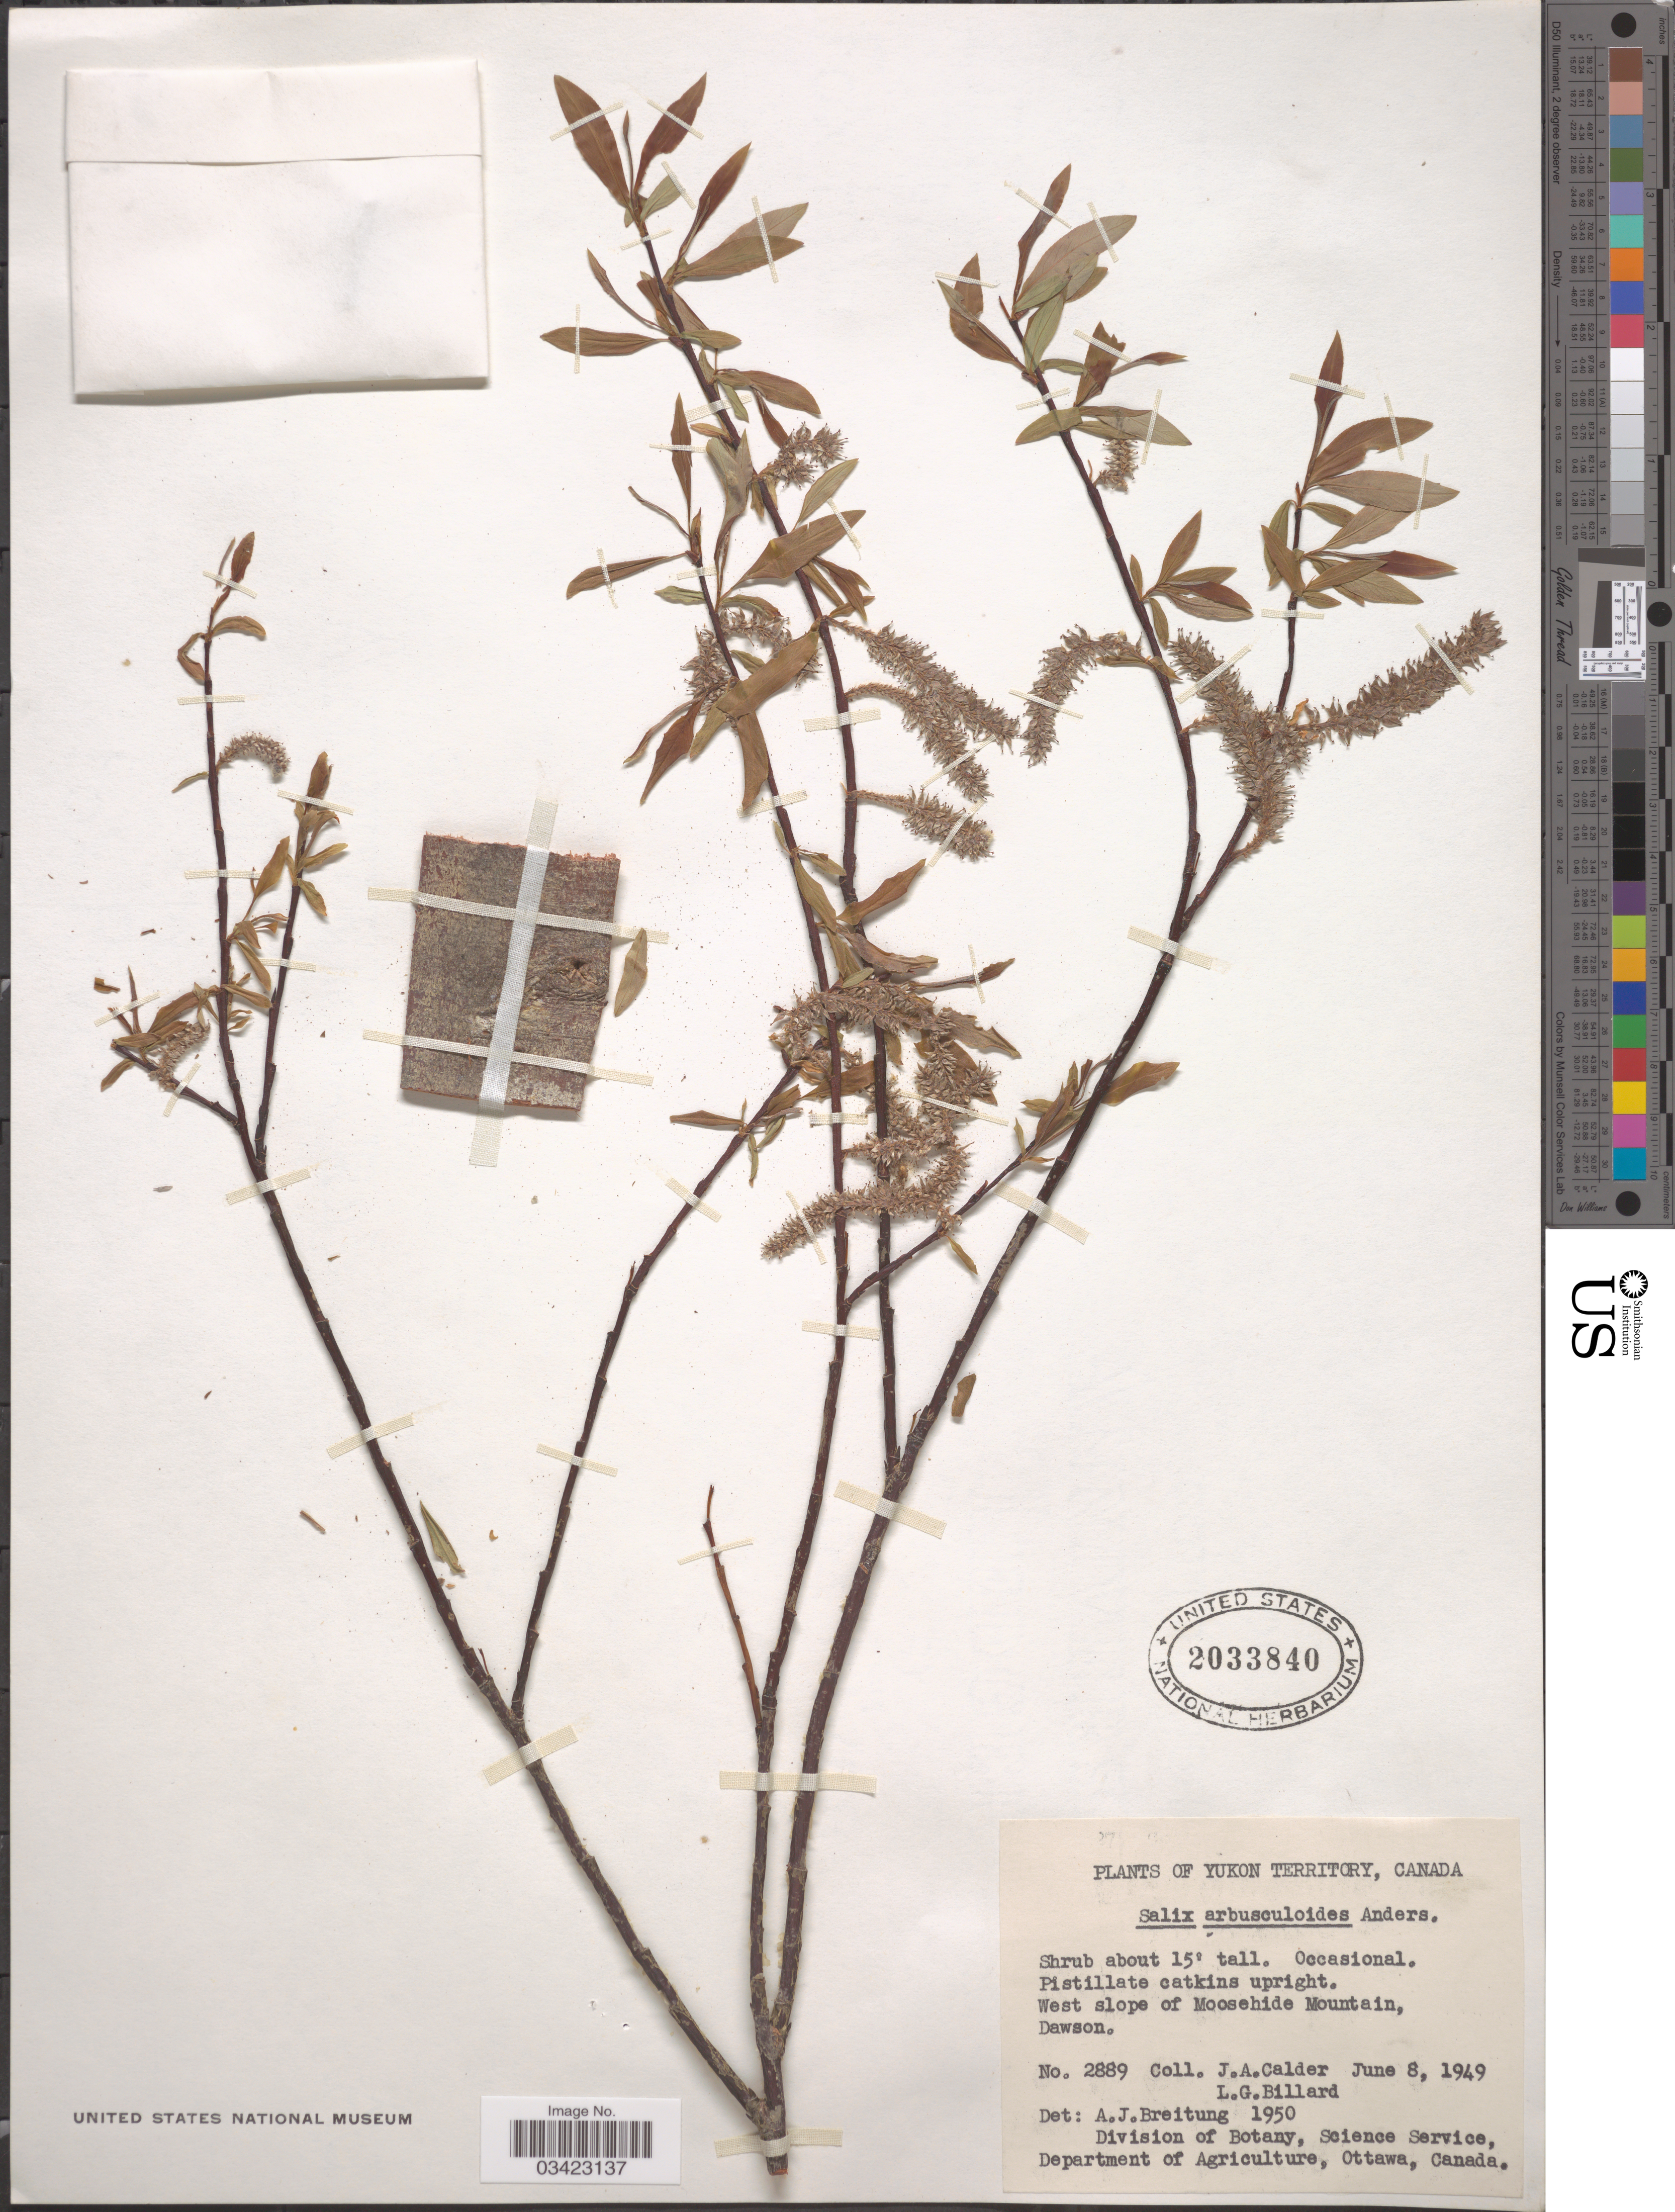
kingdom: Plantae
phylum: Tracheophyta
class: Magnoliopsida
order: Malpighiales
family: Salicaceae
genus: Salix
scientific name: Salix arbusculoides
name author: Andersson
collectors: J. A. Calder & L. Billard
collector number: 2889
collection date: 1949-06-08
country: Canada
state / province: Yukon Territory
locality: Pistillate catkins upright. West slope of Moosehide Mountain, Dawson.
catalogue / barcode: US 2033840